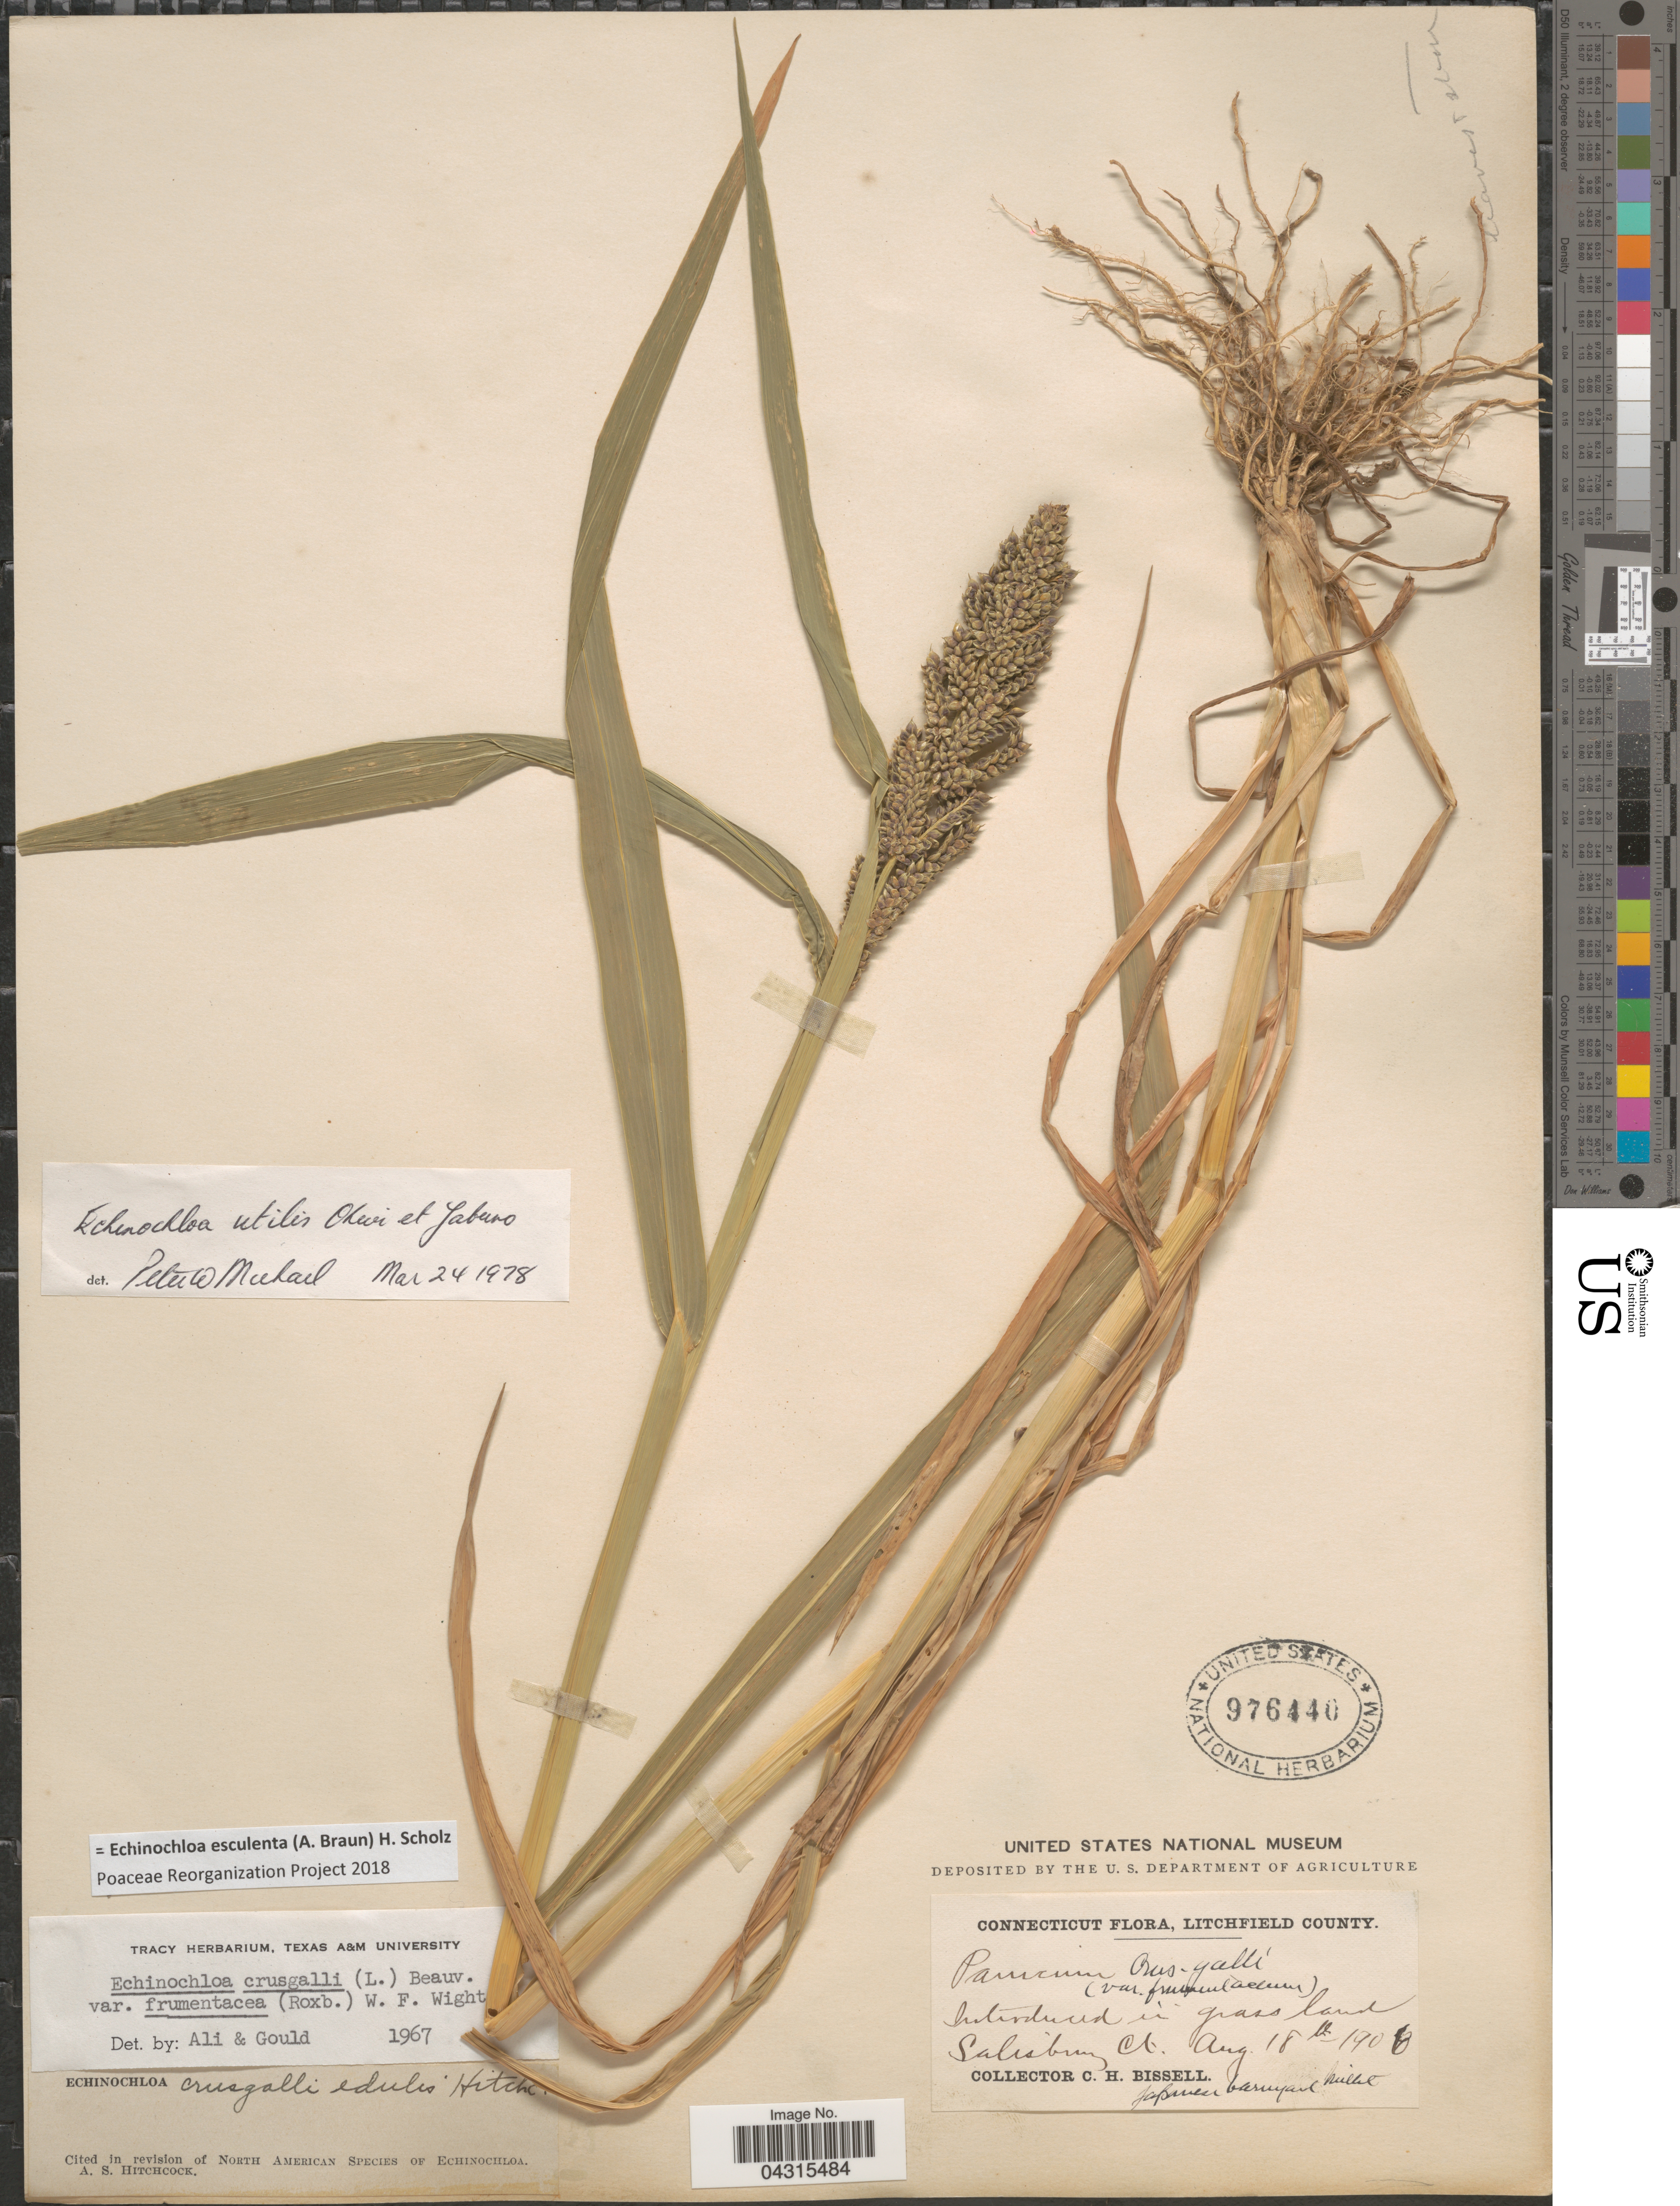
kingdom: Plantae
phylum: Tracheophyta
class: Liliopsida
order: Poales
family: Poaceae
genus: Echinochloa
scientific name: Echinochloa esculenta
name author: (A. Braun) H. Scholz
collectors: C. Bissell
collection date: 1906-08-18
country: United States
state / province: Connecticut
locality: Litchfield County. Salisbury.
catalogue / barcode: US 976440